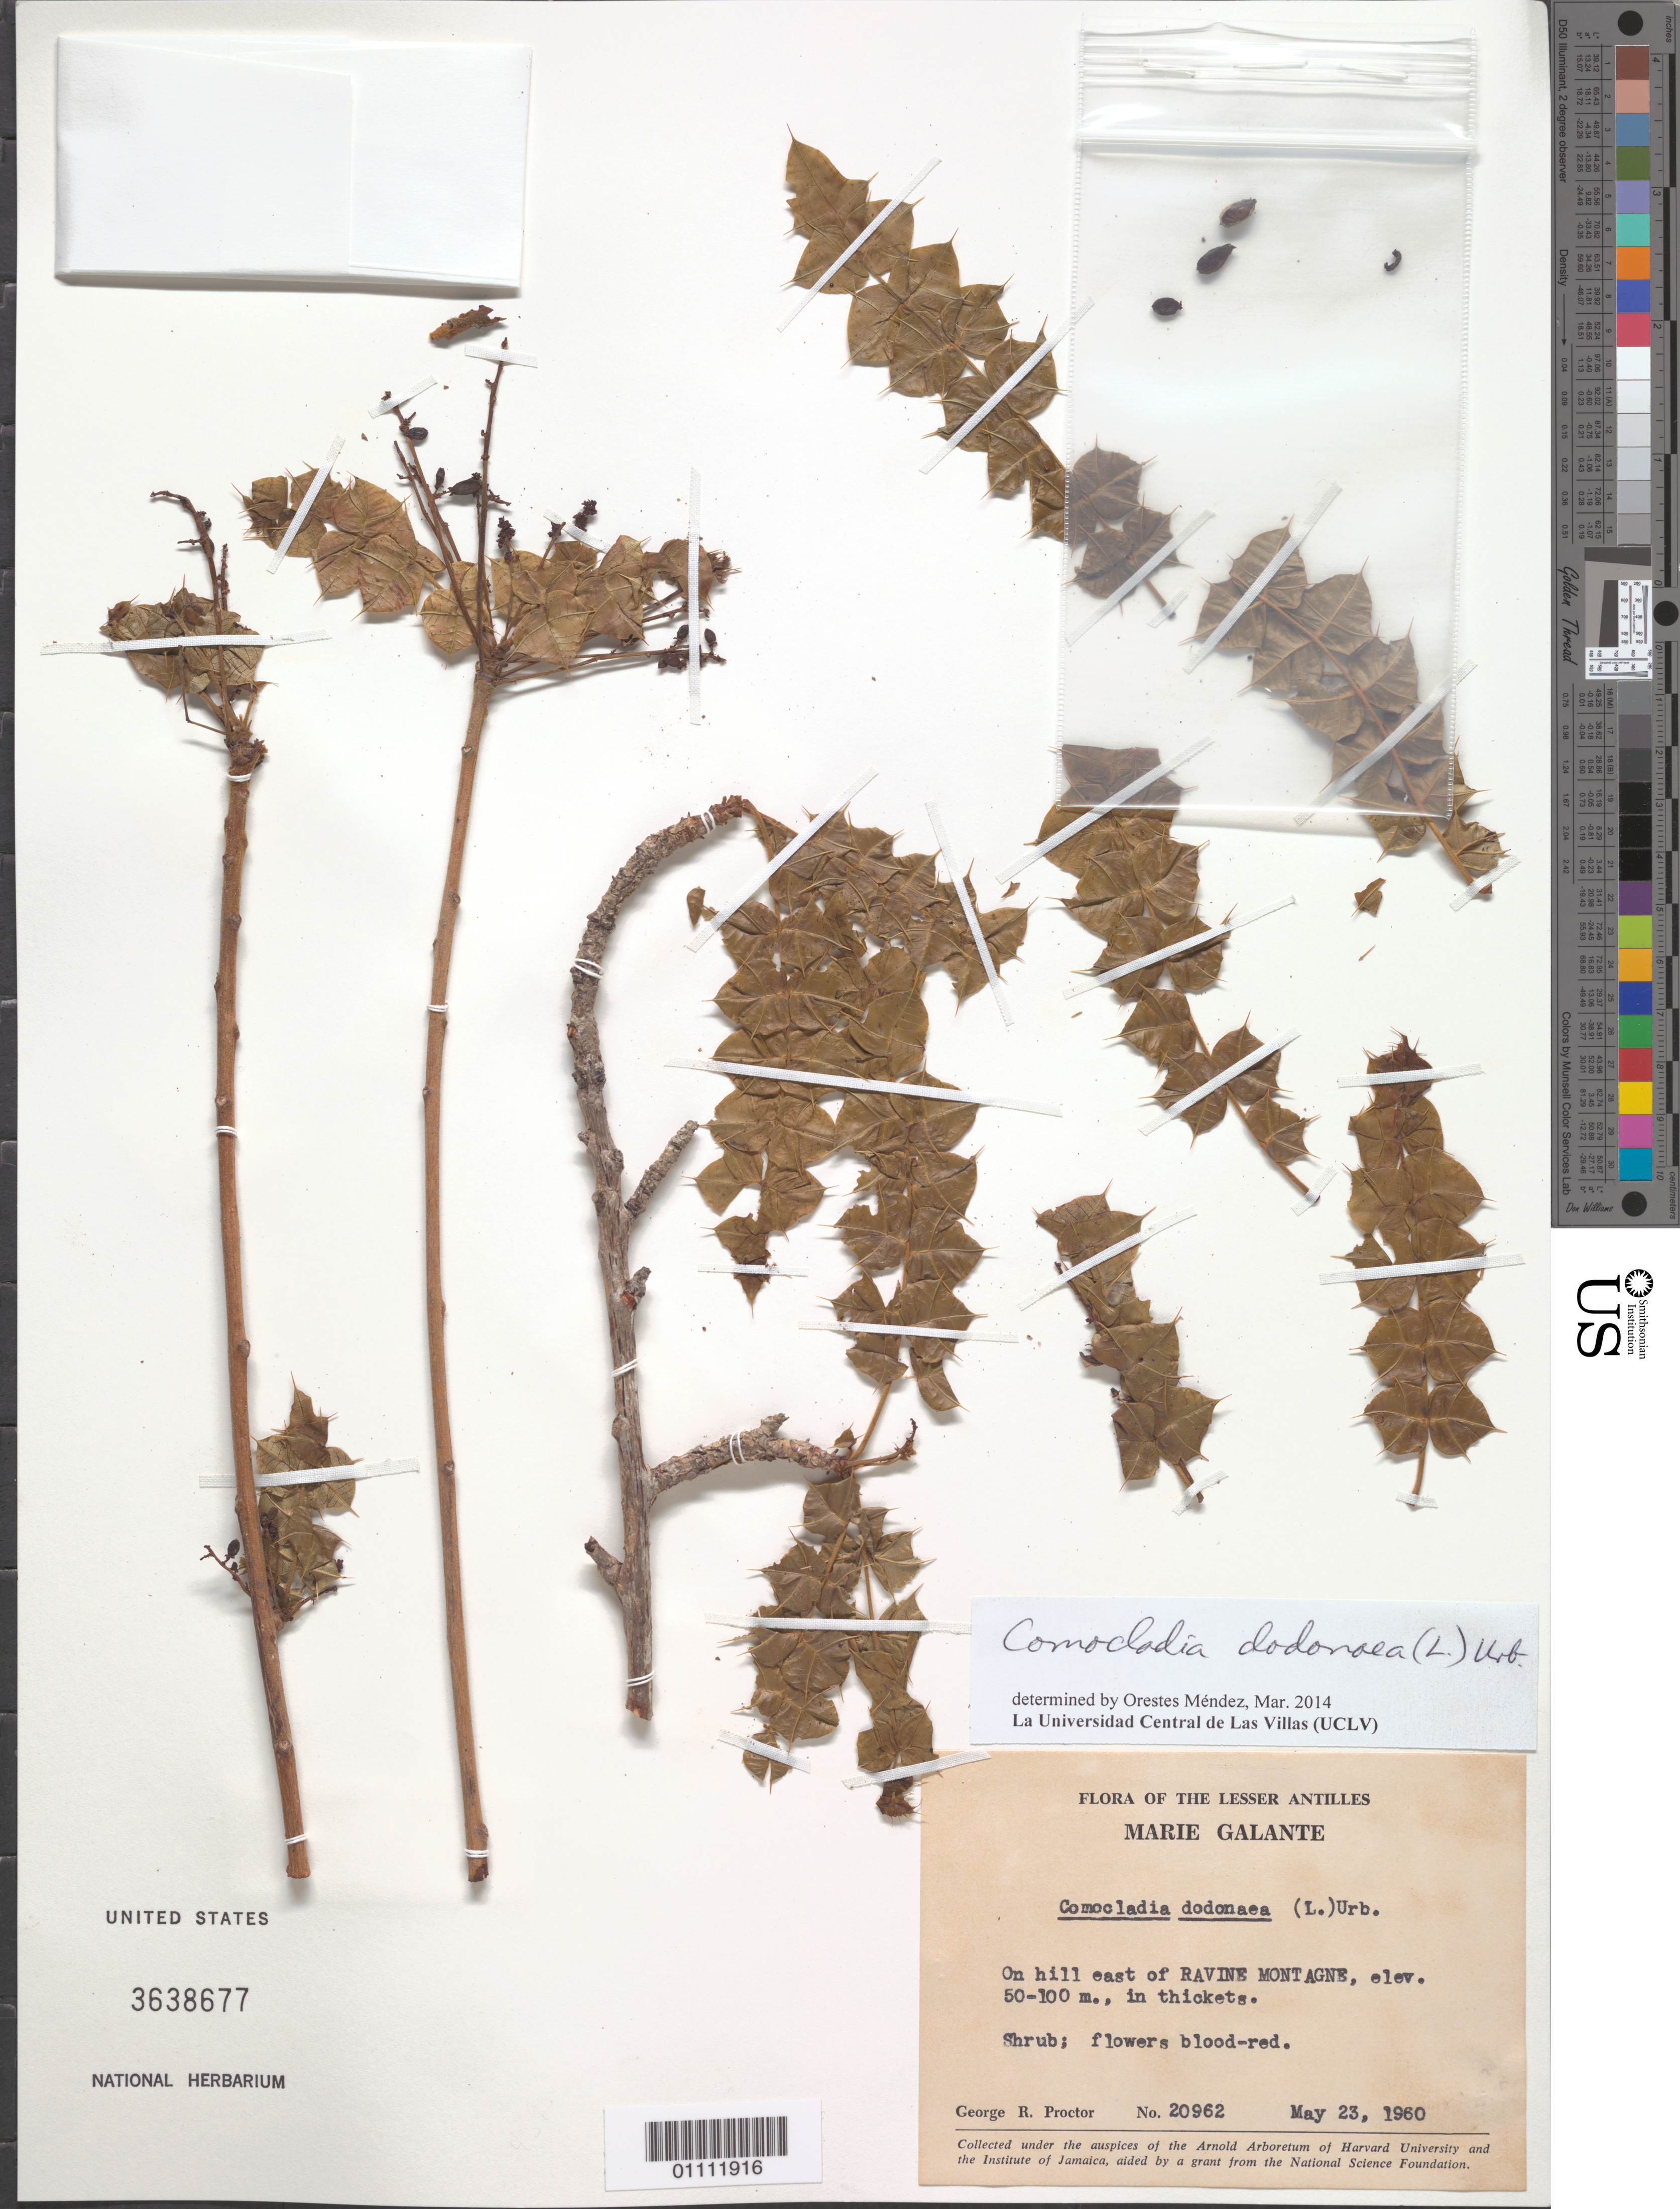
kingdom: Plantae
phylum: Tracheophyta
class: Magnoliopsida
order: Sapindales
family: Anacardiaceae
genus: Comocladia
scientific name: Comocladia dodonaea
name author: (L.) Urb.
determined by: Méndez, Orestes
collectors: G. R. Proctor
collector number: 20962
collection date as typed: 23 May 1960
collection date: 1960-05-23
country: Guadeloupe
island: Marie Galante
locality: Ravine Montagne, hill E of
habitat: In thickets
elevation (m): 50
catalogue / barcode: US 3638677